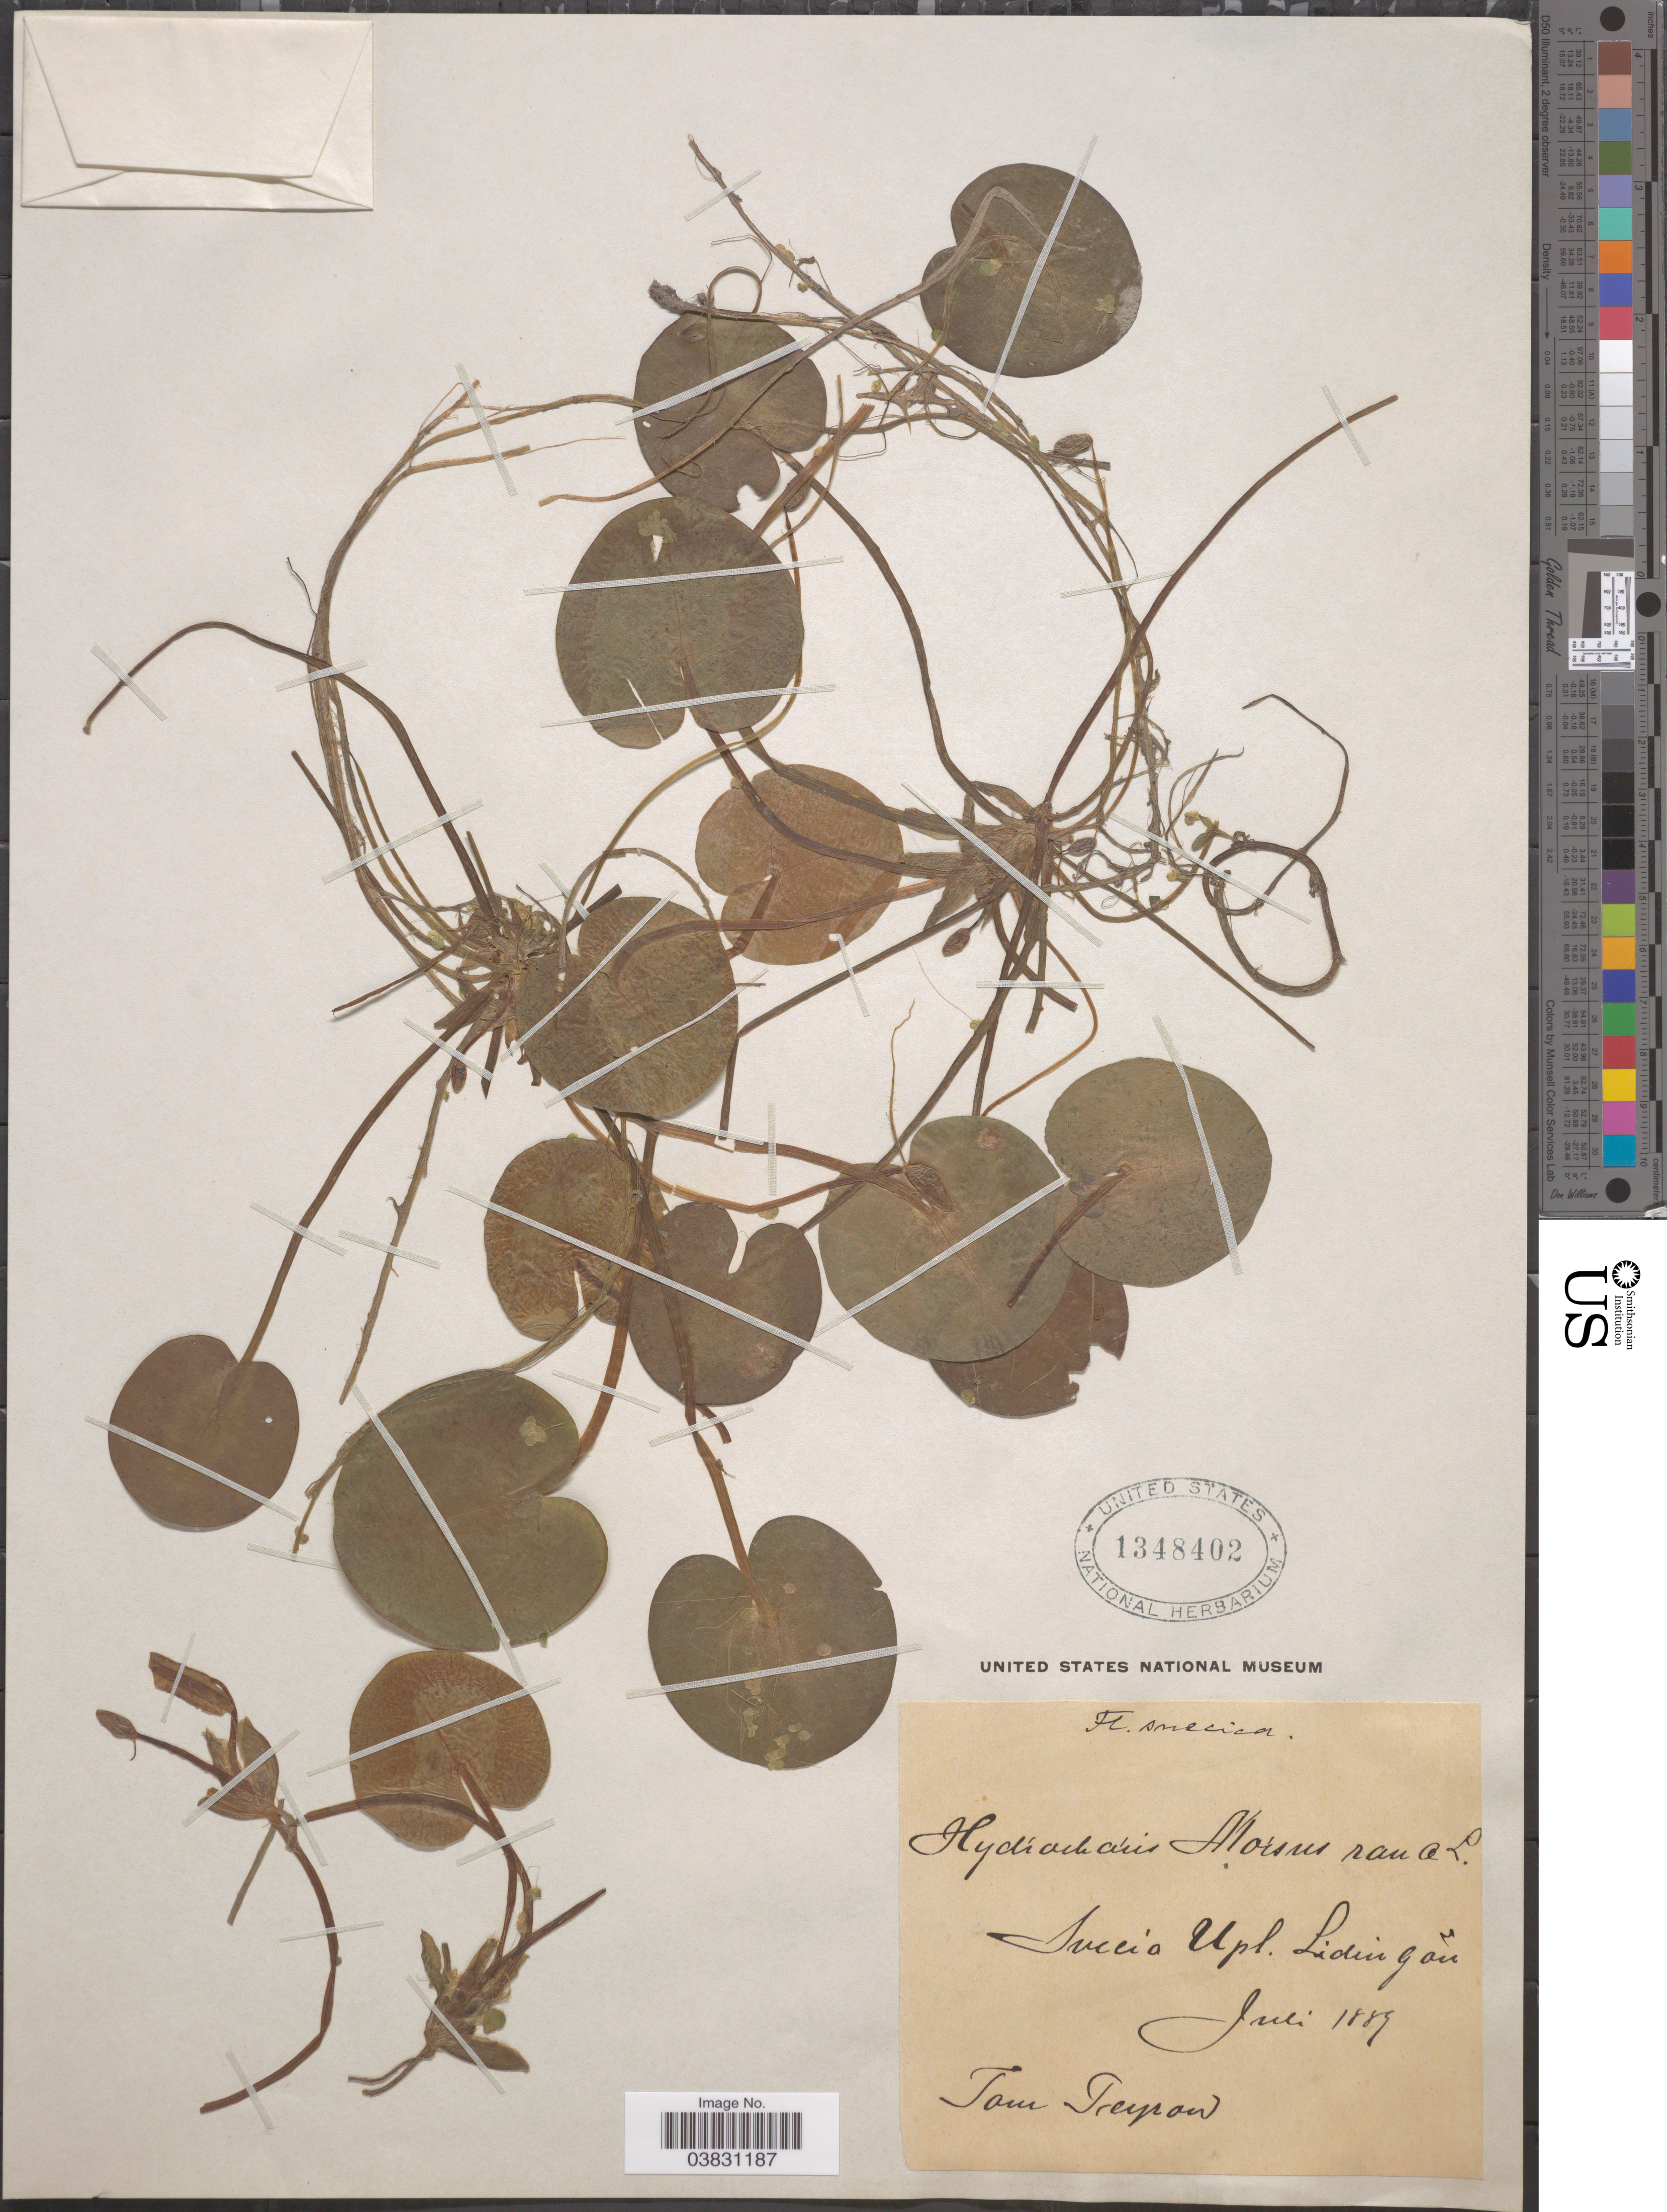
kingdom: Plantae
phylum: Tracheophyta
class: Liliopsida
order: Alismatales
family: Hydrocharitaceae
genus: Hydrocharis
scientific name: Hydrocharis morsus-ranae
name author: L.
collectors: T. Peyron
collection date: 1889-07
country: Sweden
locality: Suecica. Succia Upl. Lidingăn.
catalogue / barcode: US 1348402